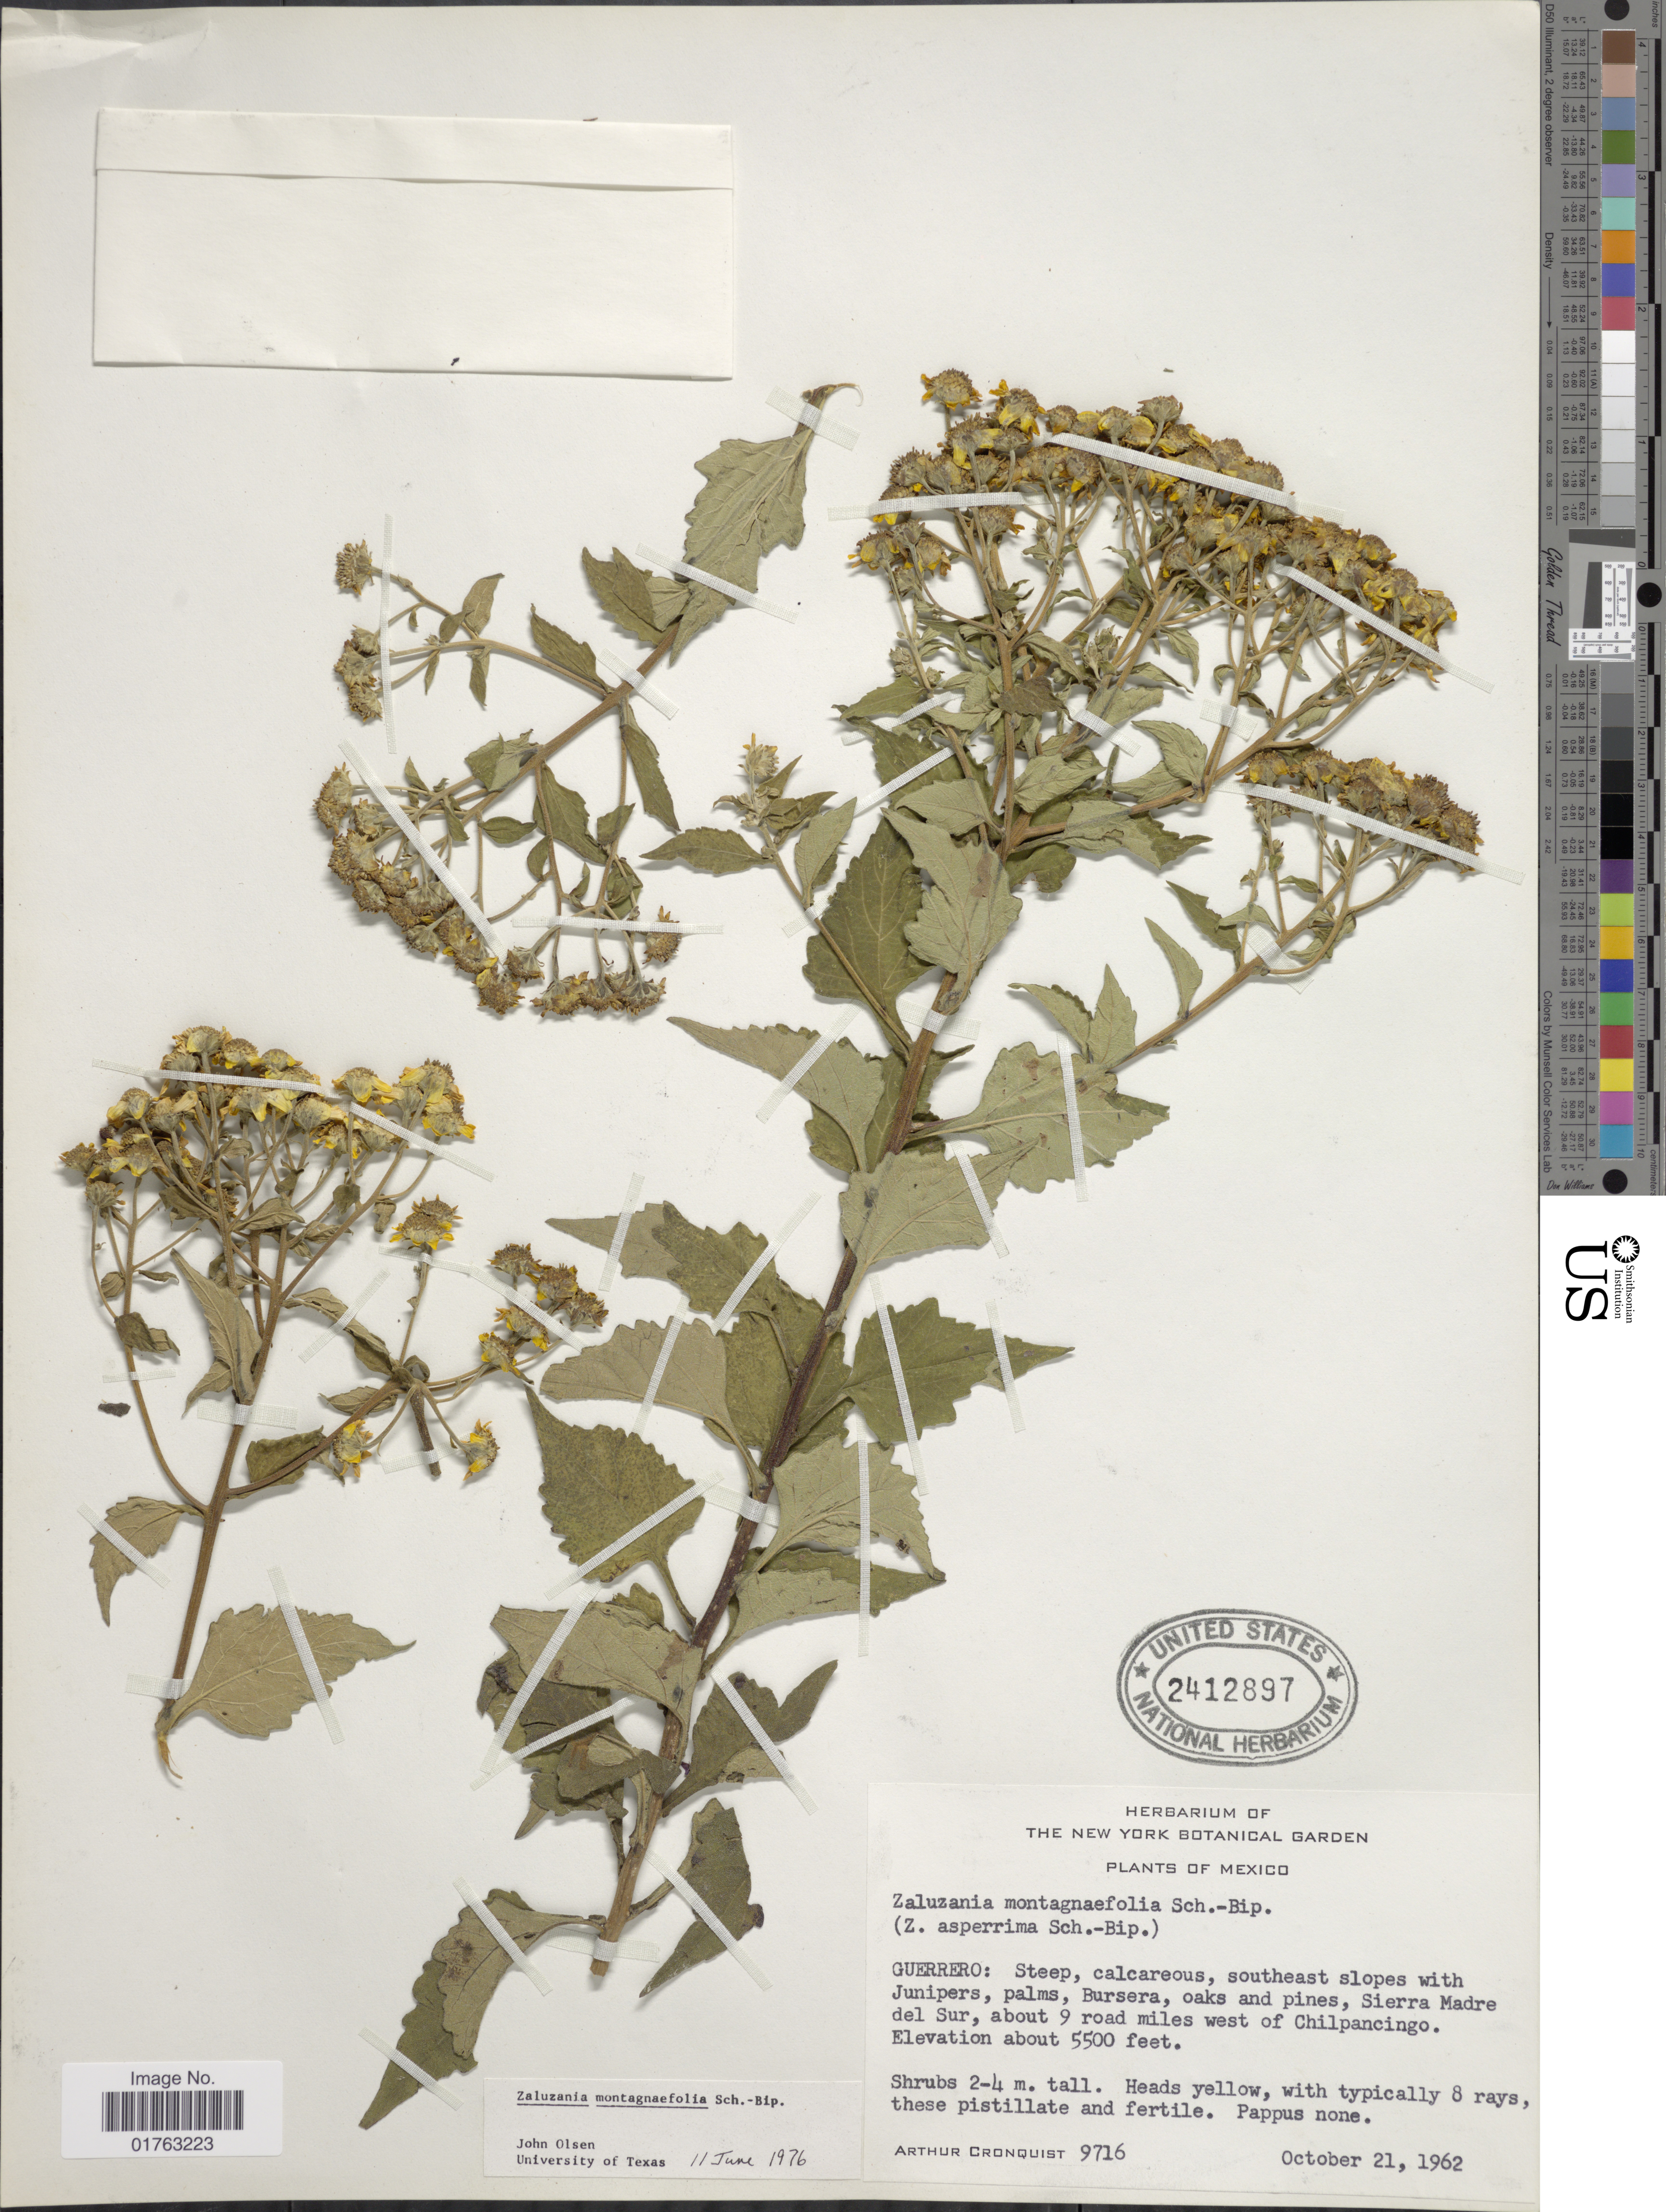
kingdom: Plantae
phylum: Tracheophyta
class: Magnoliopsida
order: Asterales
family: Asteraceae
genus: Zaluzania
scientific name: Zaluzania montagnaefolia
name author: Sch. Bip.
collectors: A. J. Cronquist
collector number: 9716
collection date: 1962-10-21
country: Mexico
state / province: Guerrero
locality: Sierra Madre del Sur, about 9 road miles west of Chilpancingo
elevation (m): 1676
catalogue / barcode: US 2412897